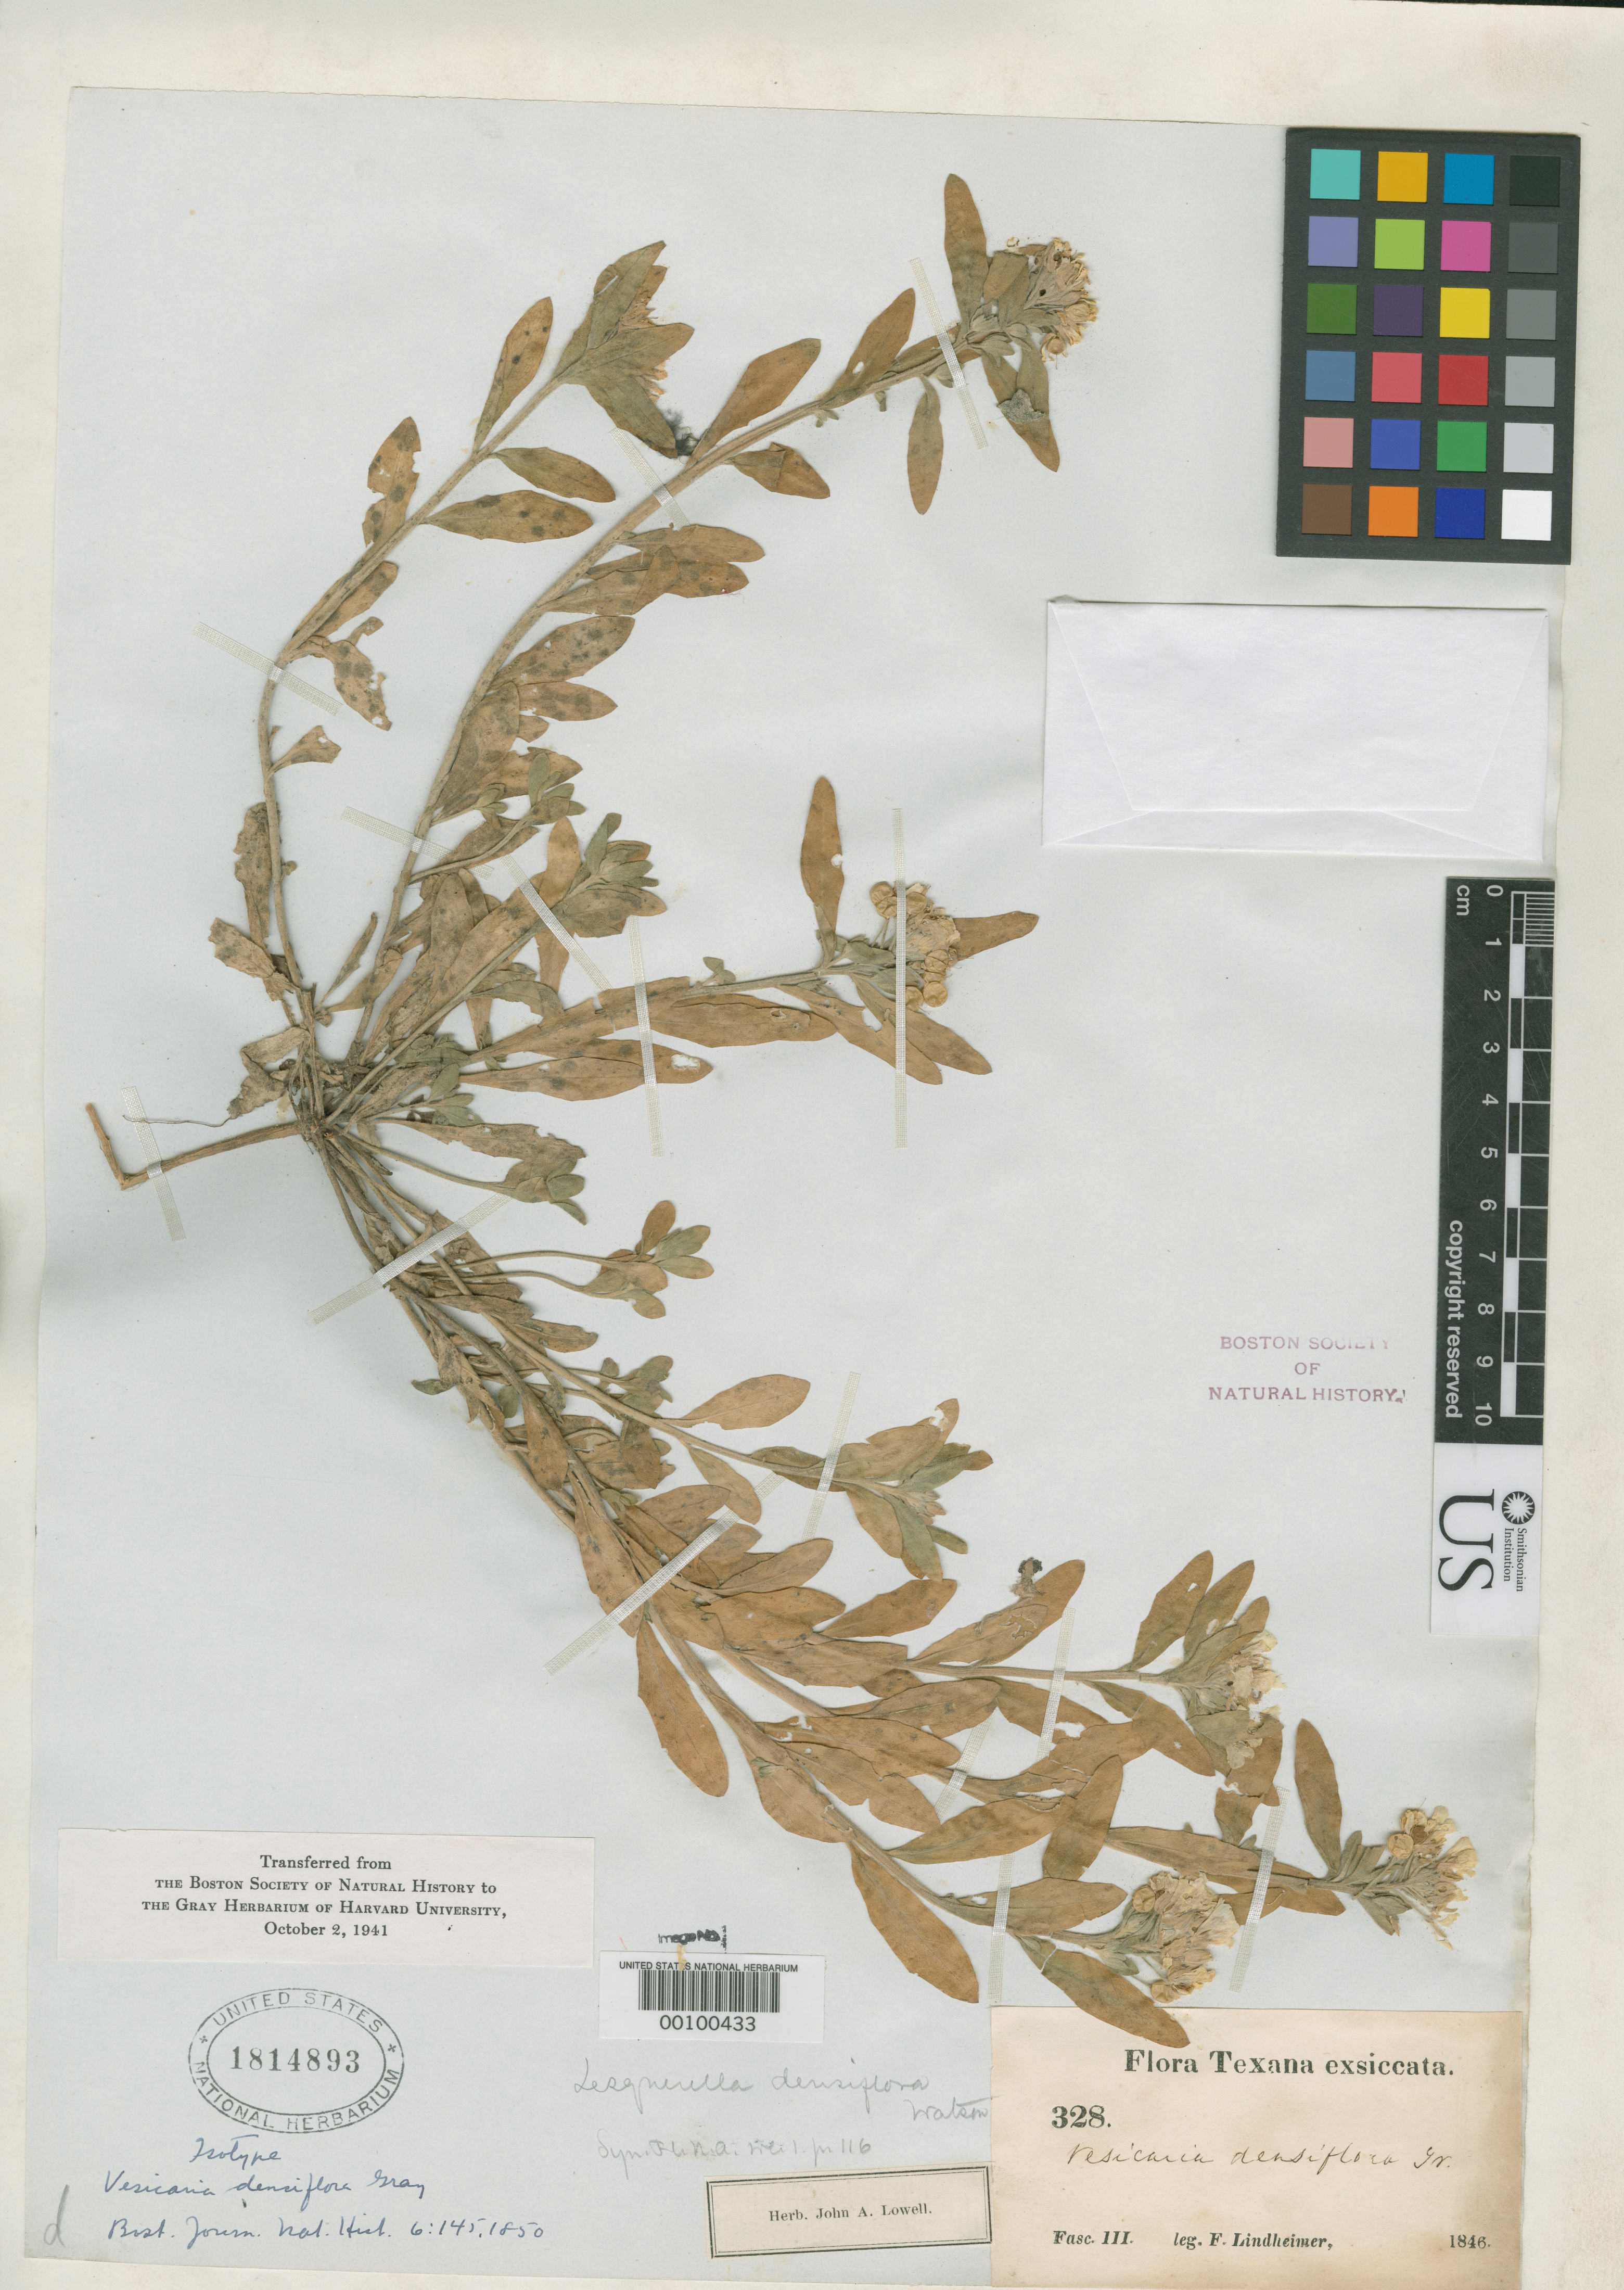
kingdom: Plantae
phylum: Tracheophyta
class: Magnoliopsida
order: Brassicales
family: Brassicaceae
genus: Physaria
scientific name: Physaria densiflora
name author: A. Gray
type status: Isosyntype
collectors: F. J. Lindheimer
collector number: III 328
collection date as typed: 1846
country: United States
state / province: Texas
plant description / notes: Current name as cited by O'Kane & Al-Shehbaz, Novon 12: 322 (2002).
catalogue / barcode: US 1814893